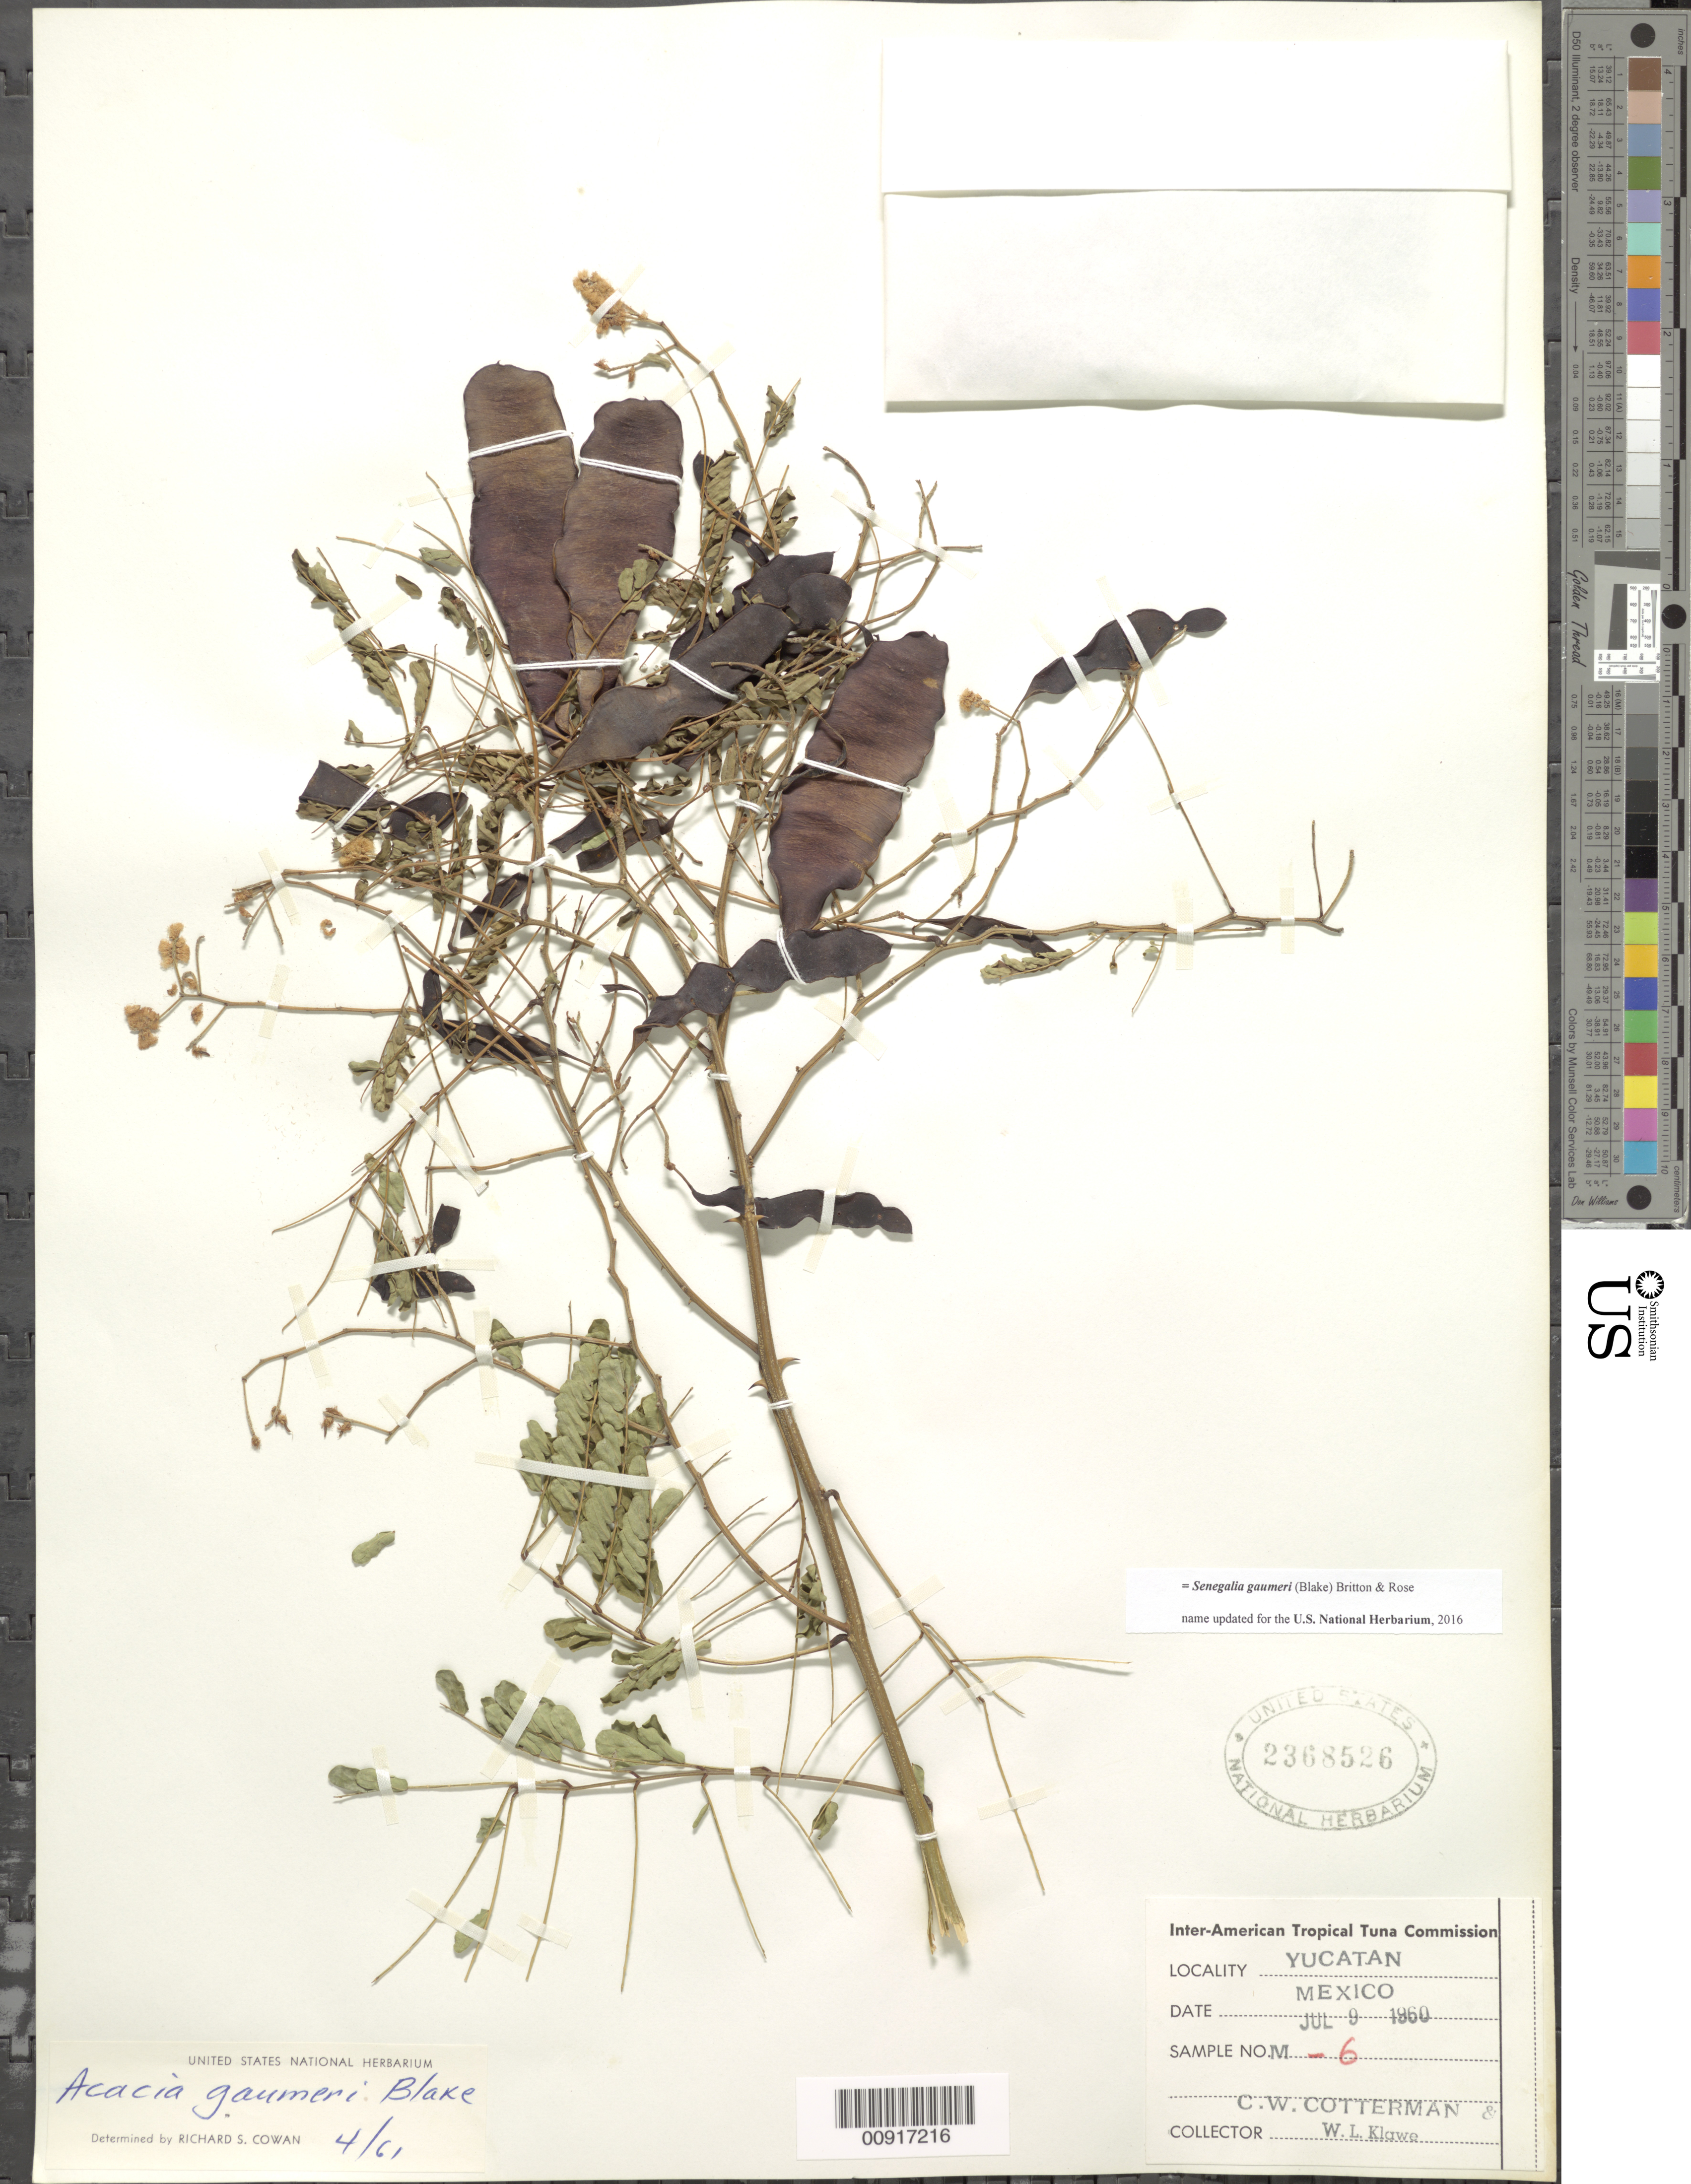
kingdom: Plantae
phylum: Tracheophyta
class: Magnoliopsida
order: Fabales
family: Fabaceae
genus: Senegalia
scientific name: Senegalia gaumeri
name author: (S.F. Blake) Britton & Rose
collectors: W. Klawe & C. Cotterman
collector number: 6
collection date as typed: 09 Jul 1960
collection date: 1960-07-09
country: Mexico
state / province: Yucatán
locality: Yucatán.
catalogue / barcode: US 2368526